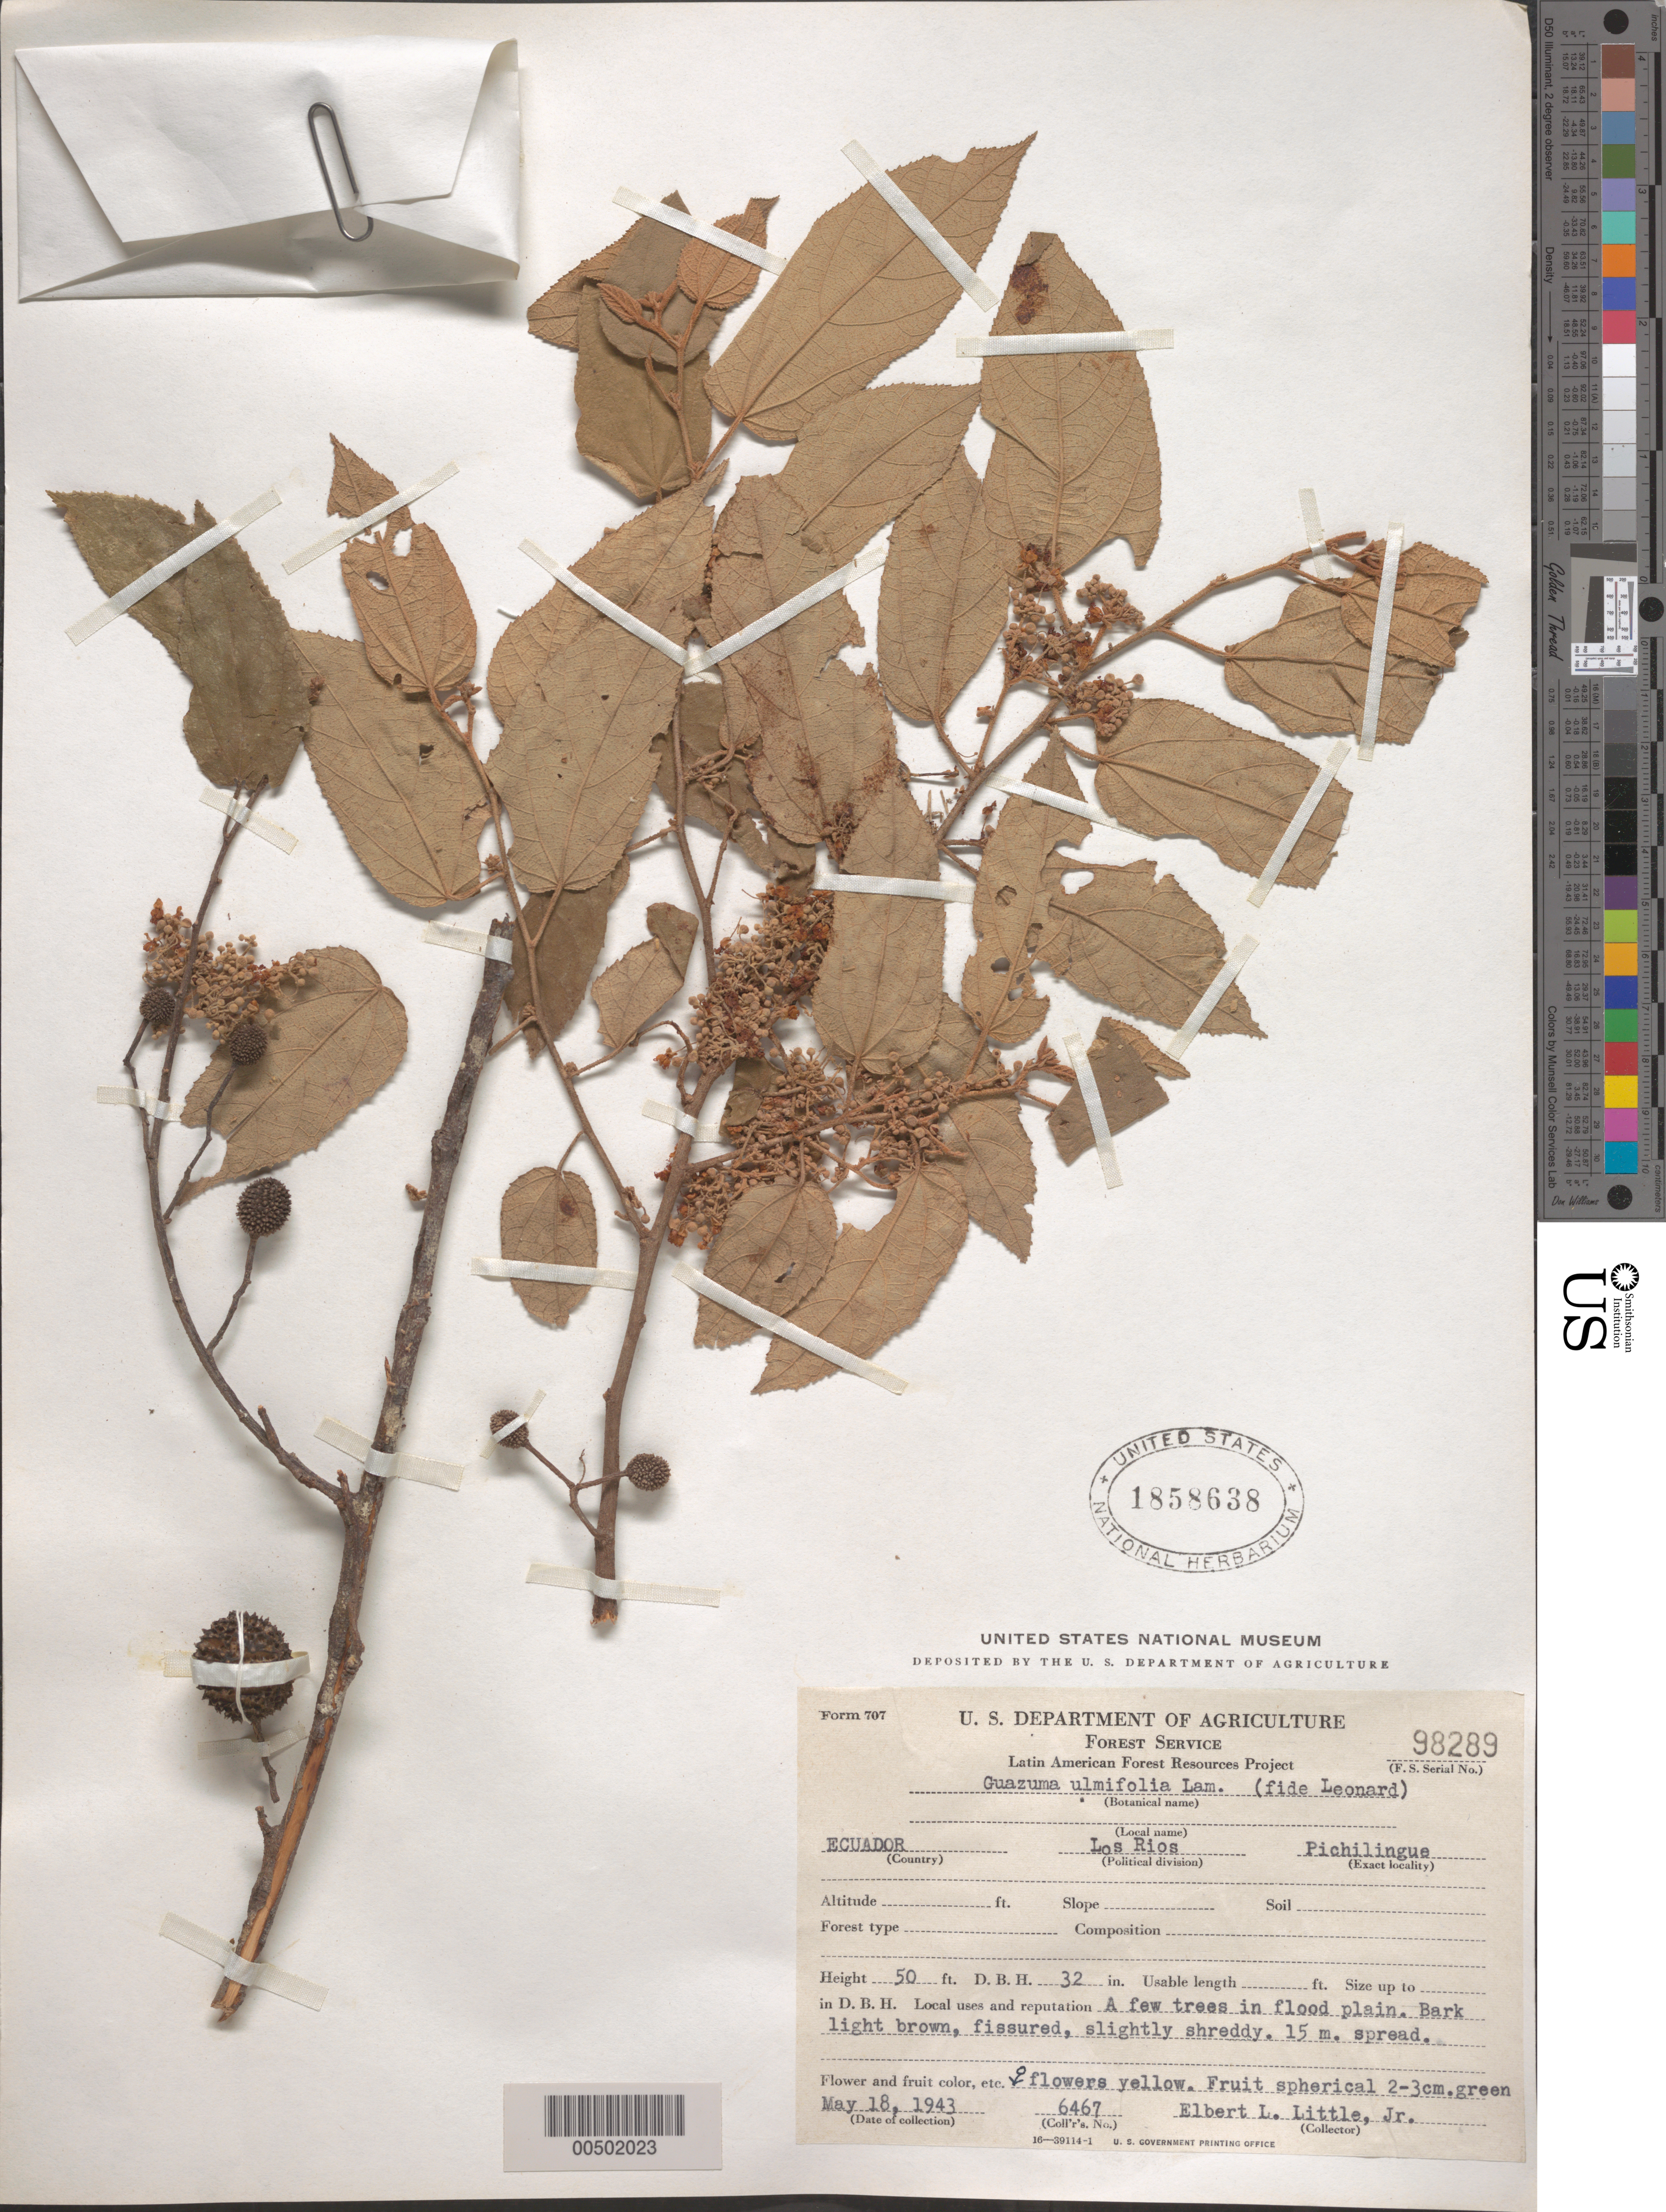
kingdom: Plantae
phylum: Tracheophyta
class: Magnoliopsida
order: Malvales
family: Malvaceae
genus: Guazuma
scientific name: Guazuma ulmifolia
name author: Lam.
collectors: E. L. Little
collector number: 6467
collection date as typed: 18 May 1943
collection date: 1943-05-18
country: Ecuador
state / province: Los Ríos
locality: Pichilingue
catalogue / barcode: US 1858638